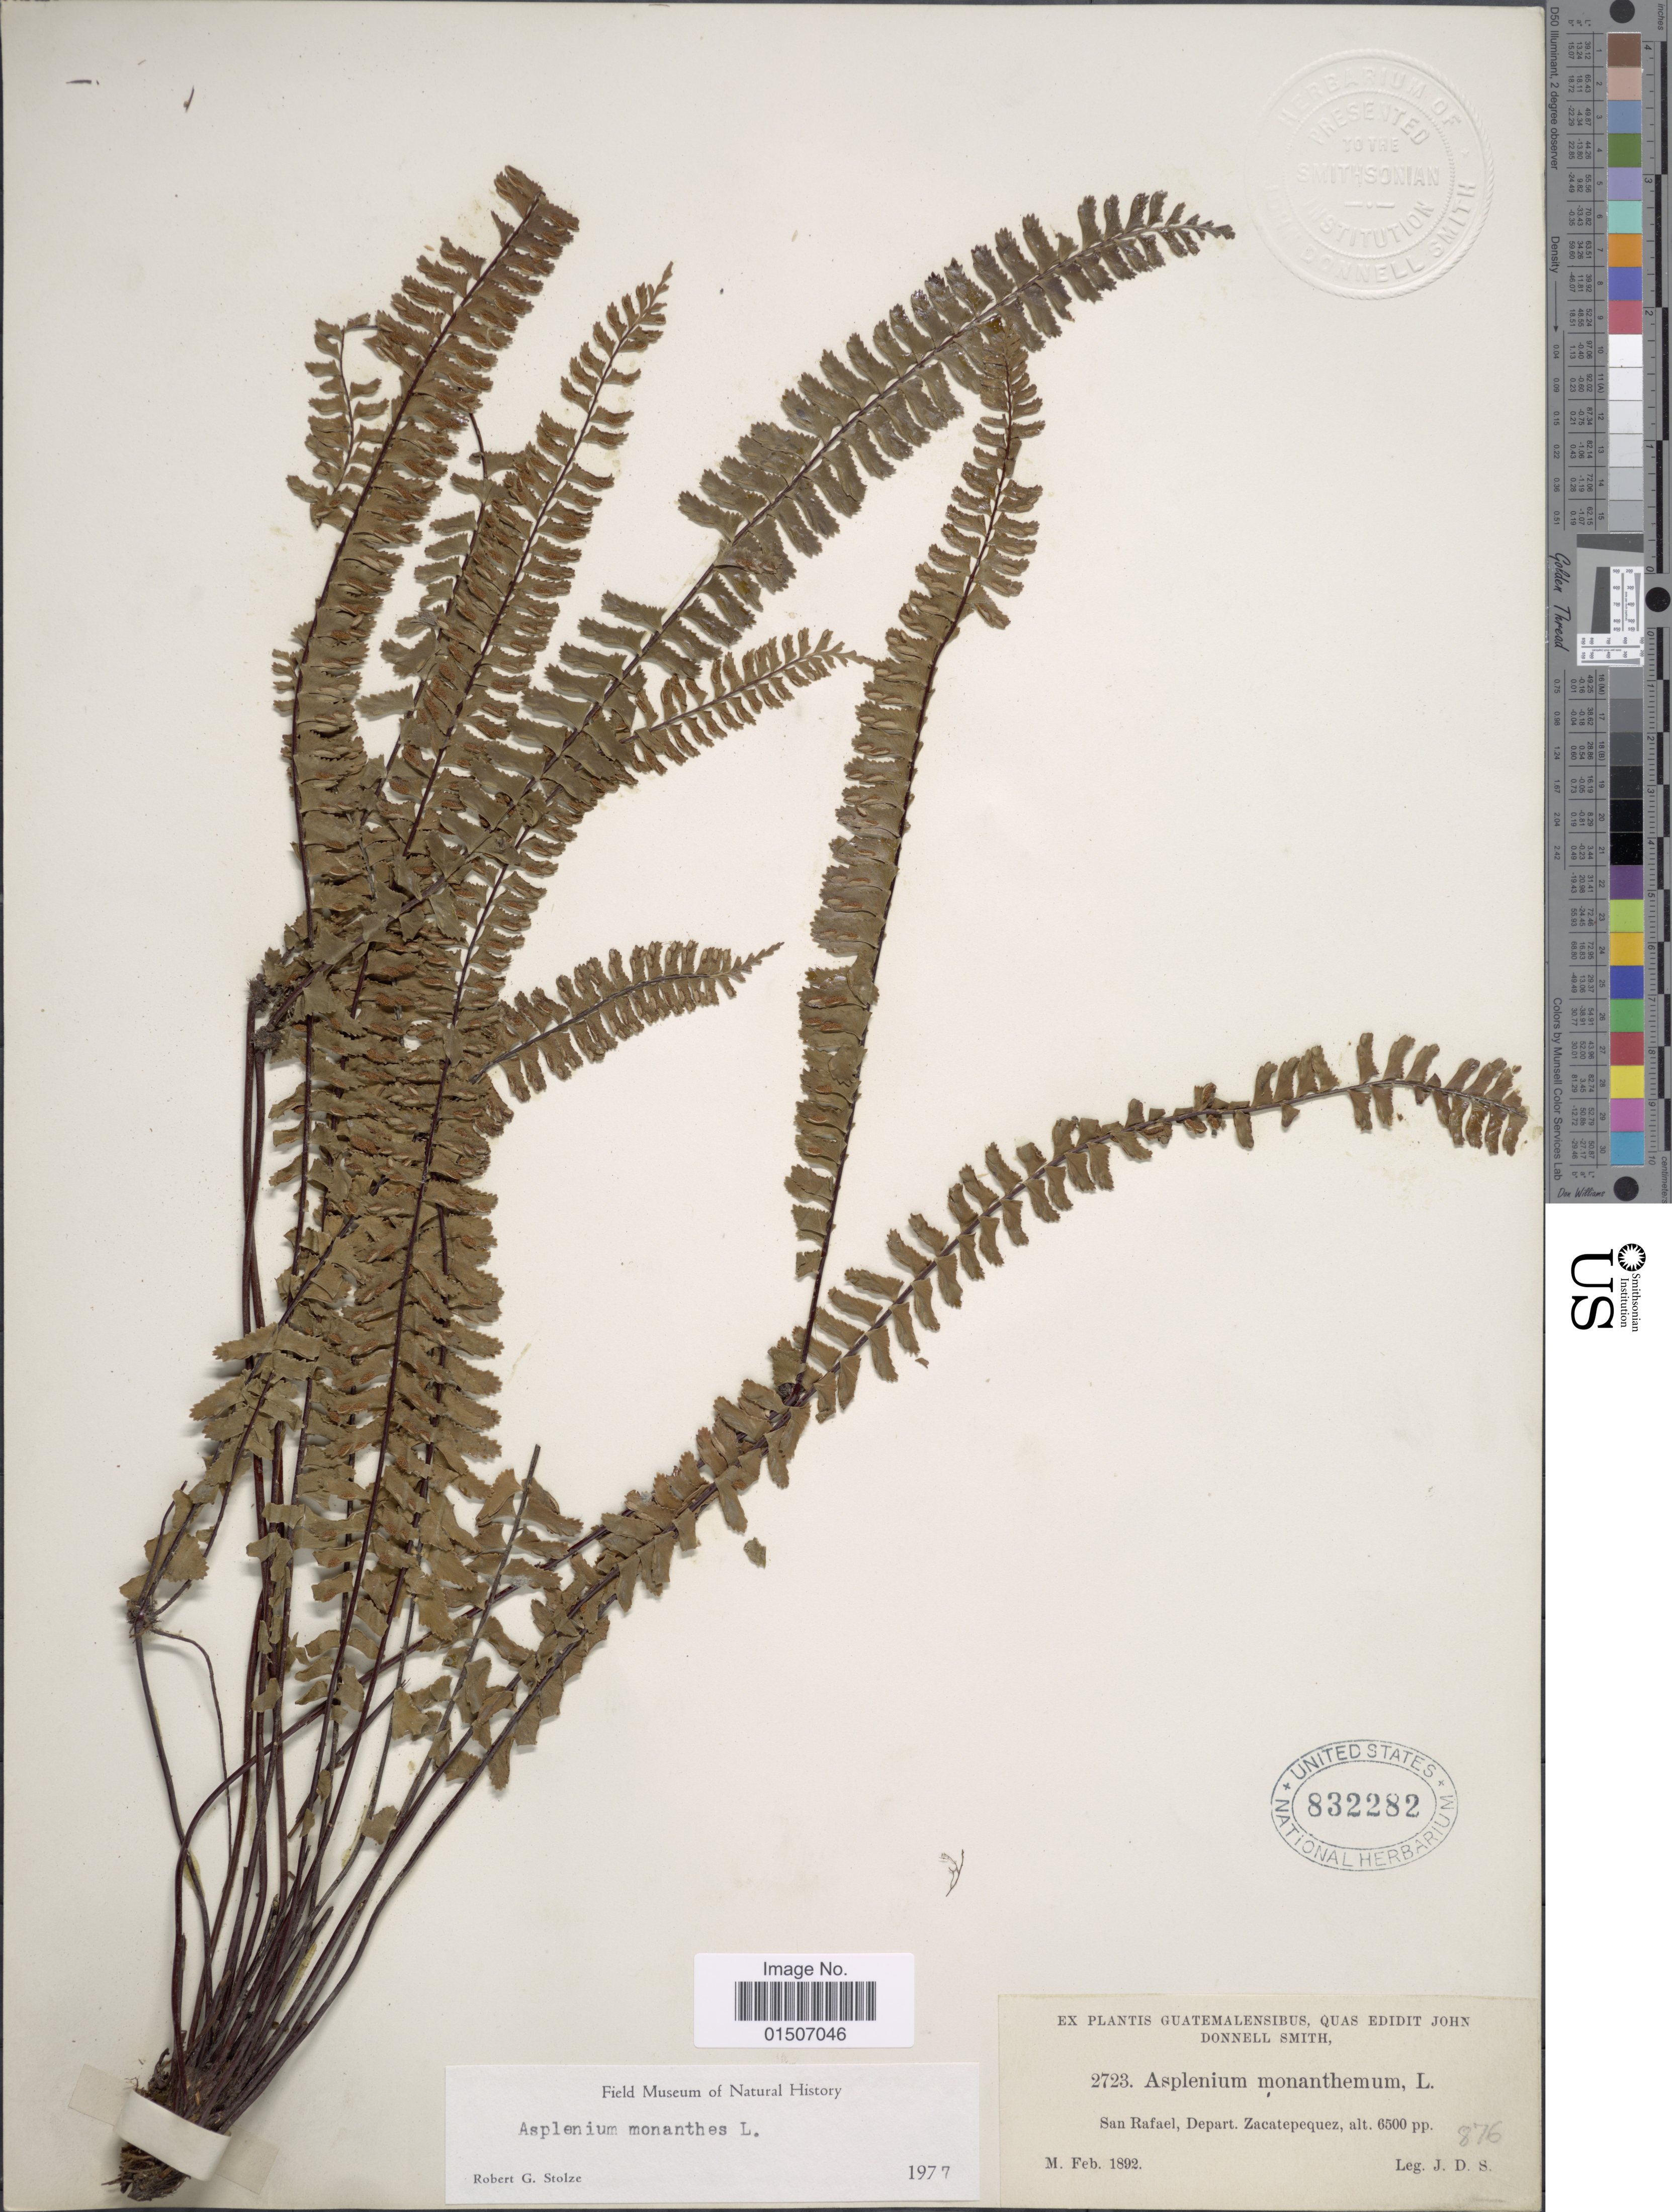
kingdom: Plantae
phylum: Tracheophyta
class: Polypodiopsida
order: Polypodiales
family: Aspleniaceae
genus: Asplenium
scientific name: Asplenium monanthes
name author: L.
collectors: J. Donnell Smith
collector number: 2723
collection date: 1892-02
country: Guatemala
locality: San Rafael, Depart Zacatepequez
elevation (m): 1981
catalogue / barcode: US 832282